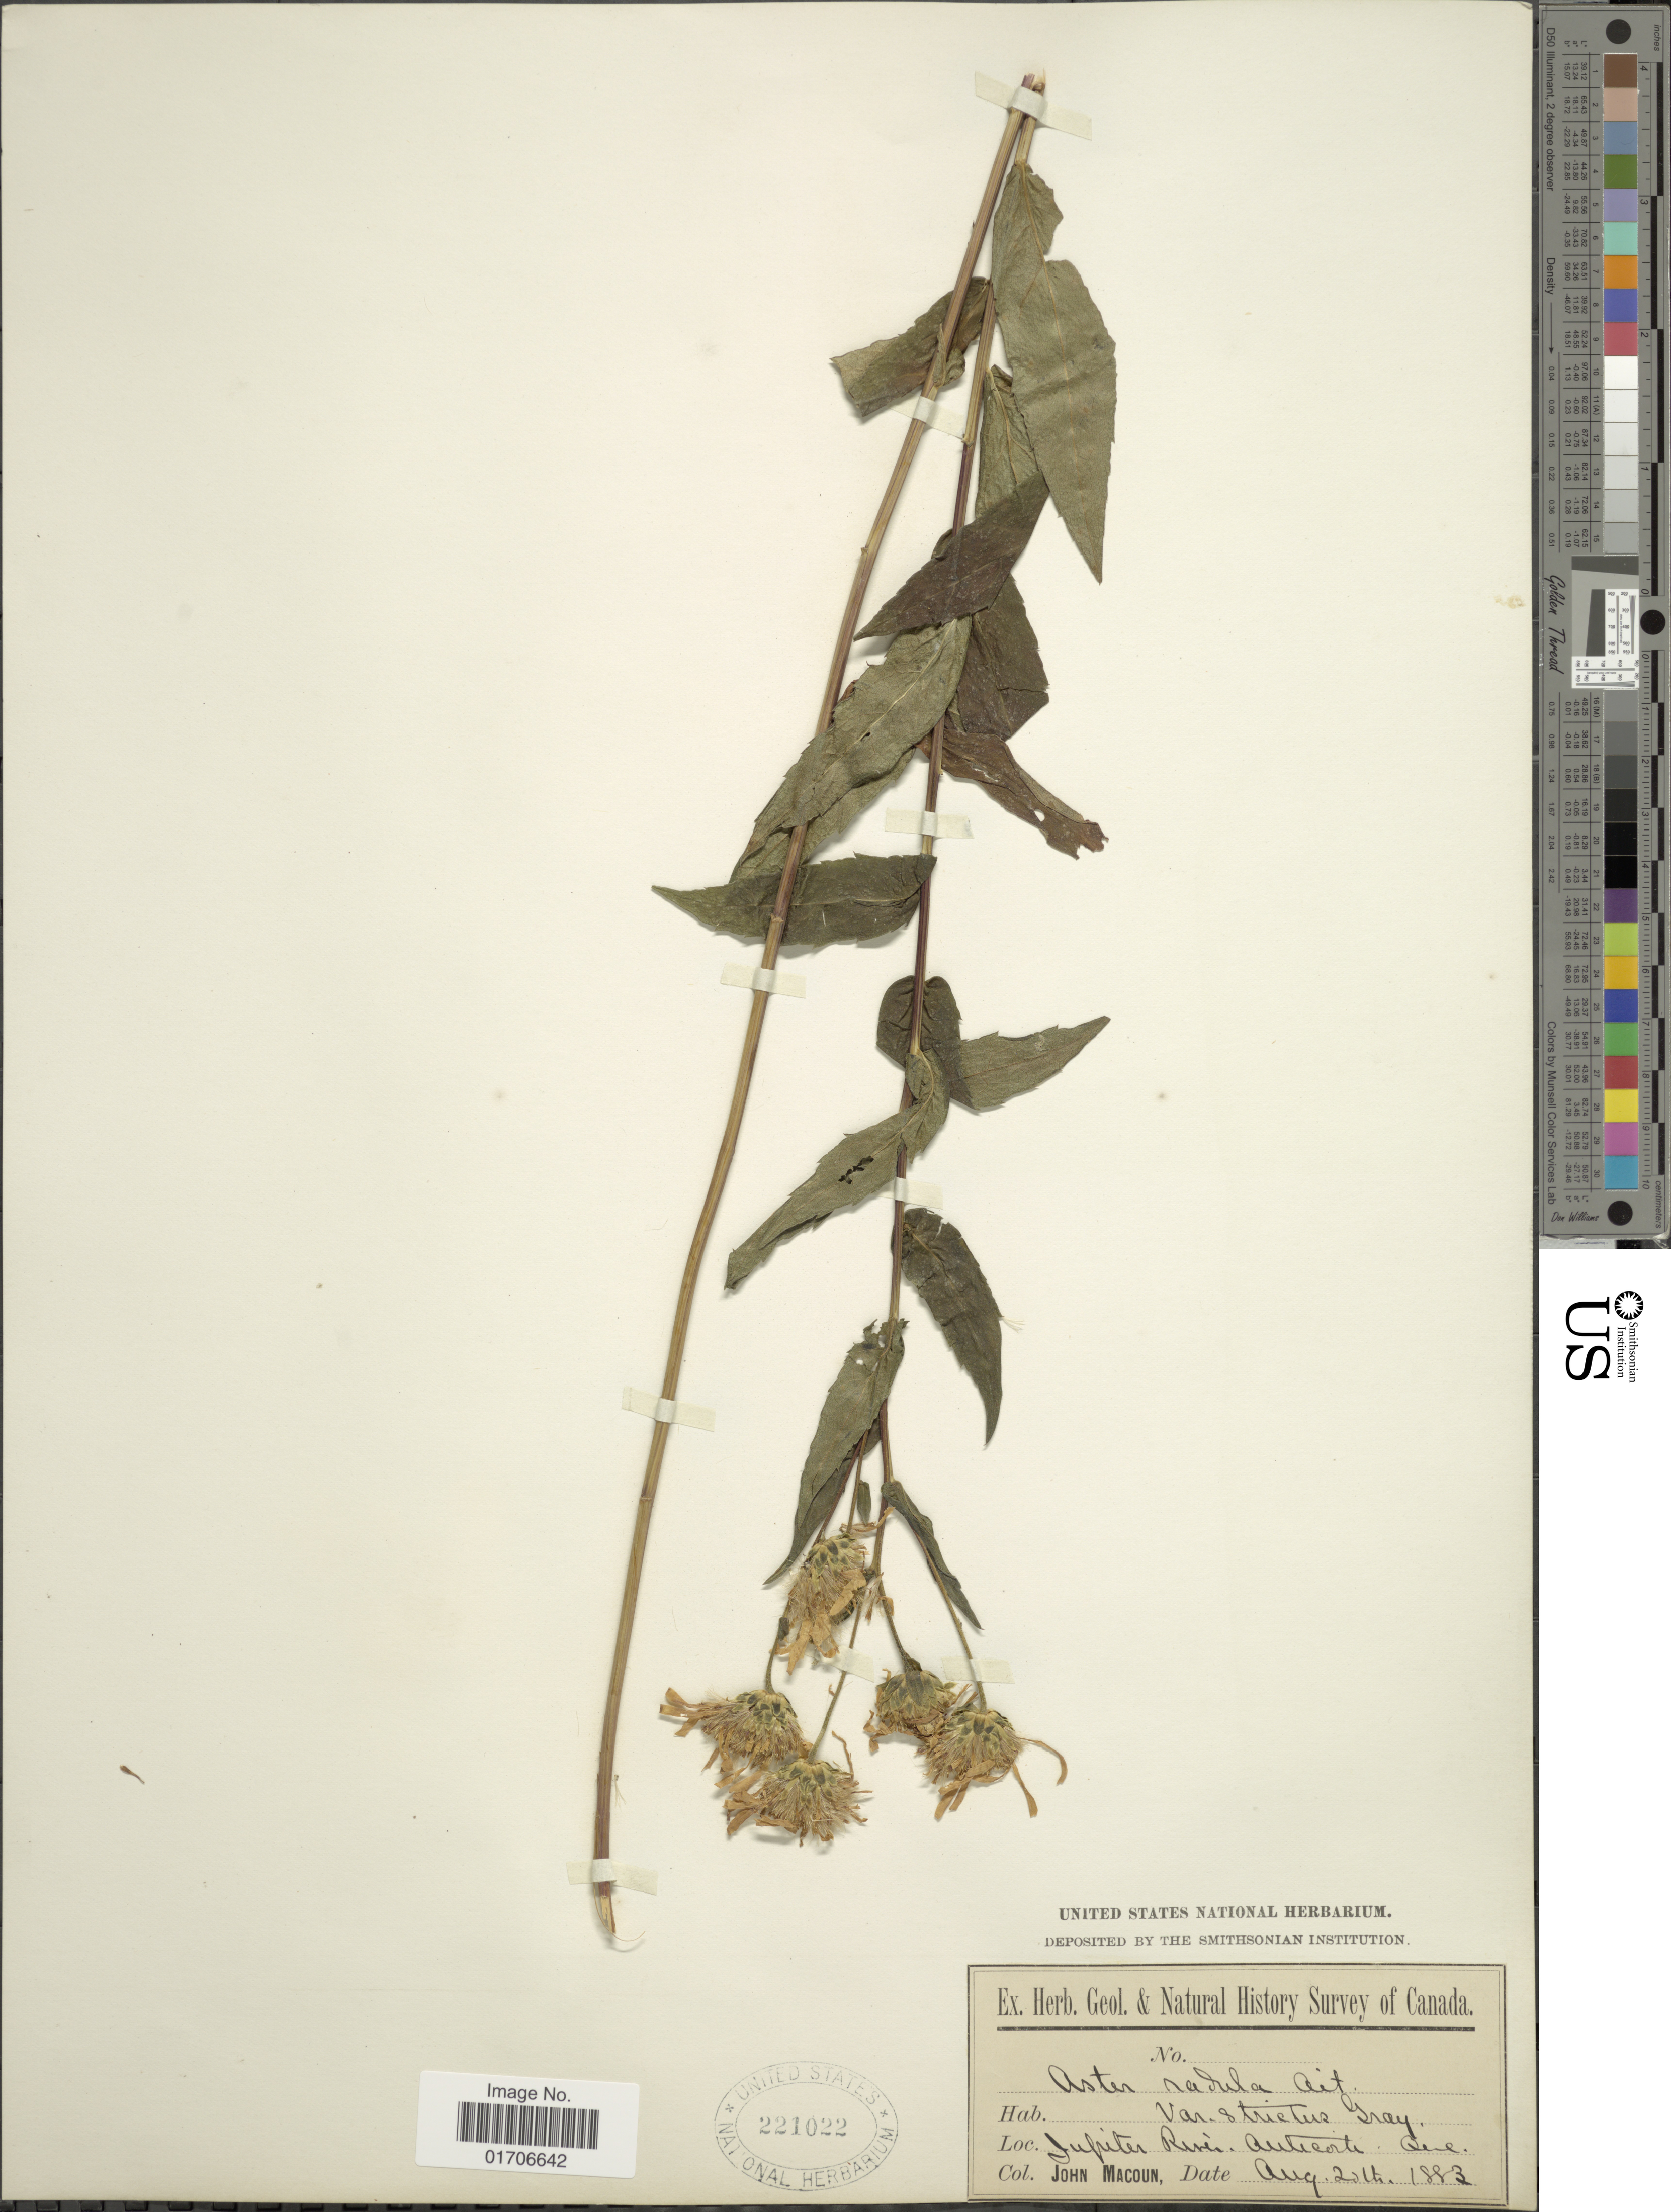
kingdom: Plantae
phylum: Tracheophyta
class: Magnoliopsida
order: Asterales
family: Asteraceae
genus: Aster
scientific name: Aster radula var. strictus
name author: A. Gray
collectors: J. Macoun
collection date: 1883-08-20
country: Canada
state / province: Quebec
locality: Jupiter River. Autecort, Que.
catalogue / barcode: US 221022